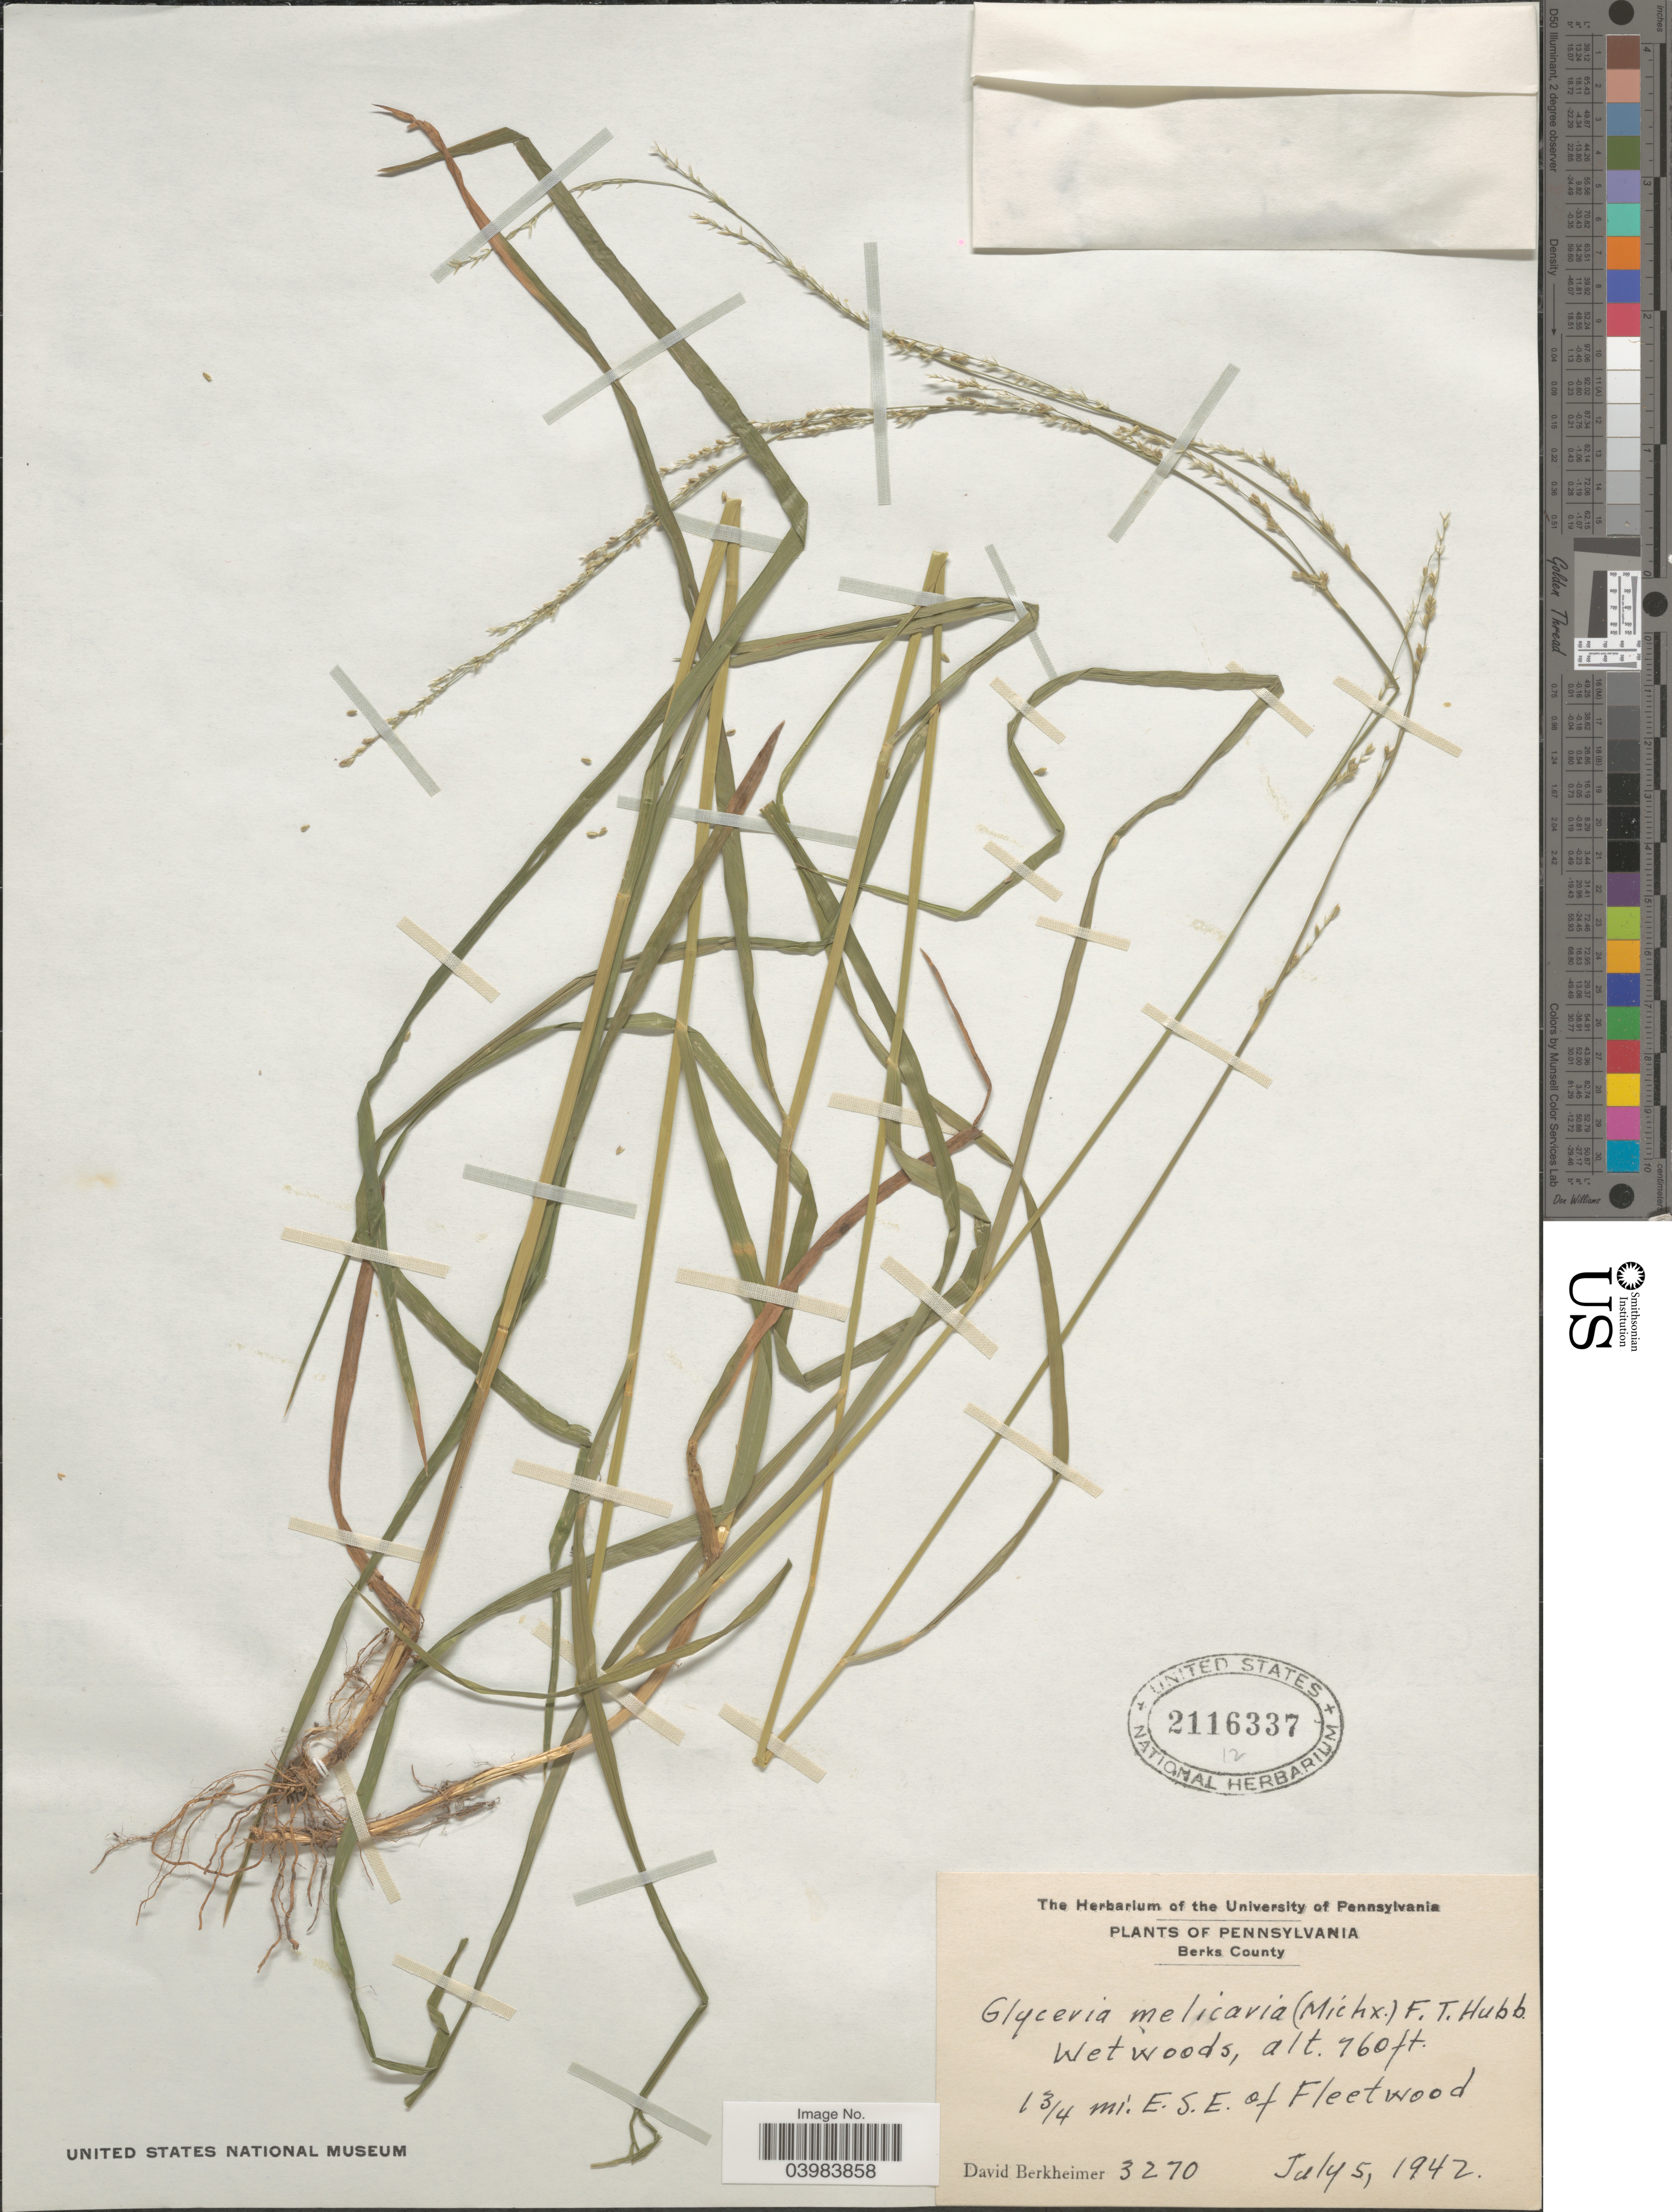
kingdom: Plantae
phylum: Tracheophyta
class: Liliopsida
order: Poales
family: Poaceae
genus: Glyceria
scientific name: Glyceria melicaria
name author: (Michx.) F.T. Hubb.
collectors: D. Berkheimer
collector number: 3270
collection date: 1942-07-05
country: United States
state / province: Pennsylvania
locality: Berks County. 1¾ mi. E.S.E. of Fleetwood.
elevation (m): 232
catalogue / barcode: US 2116337